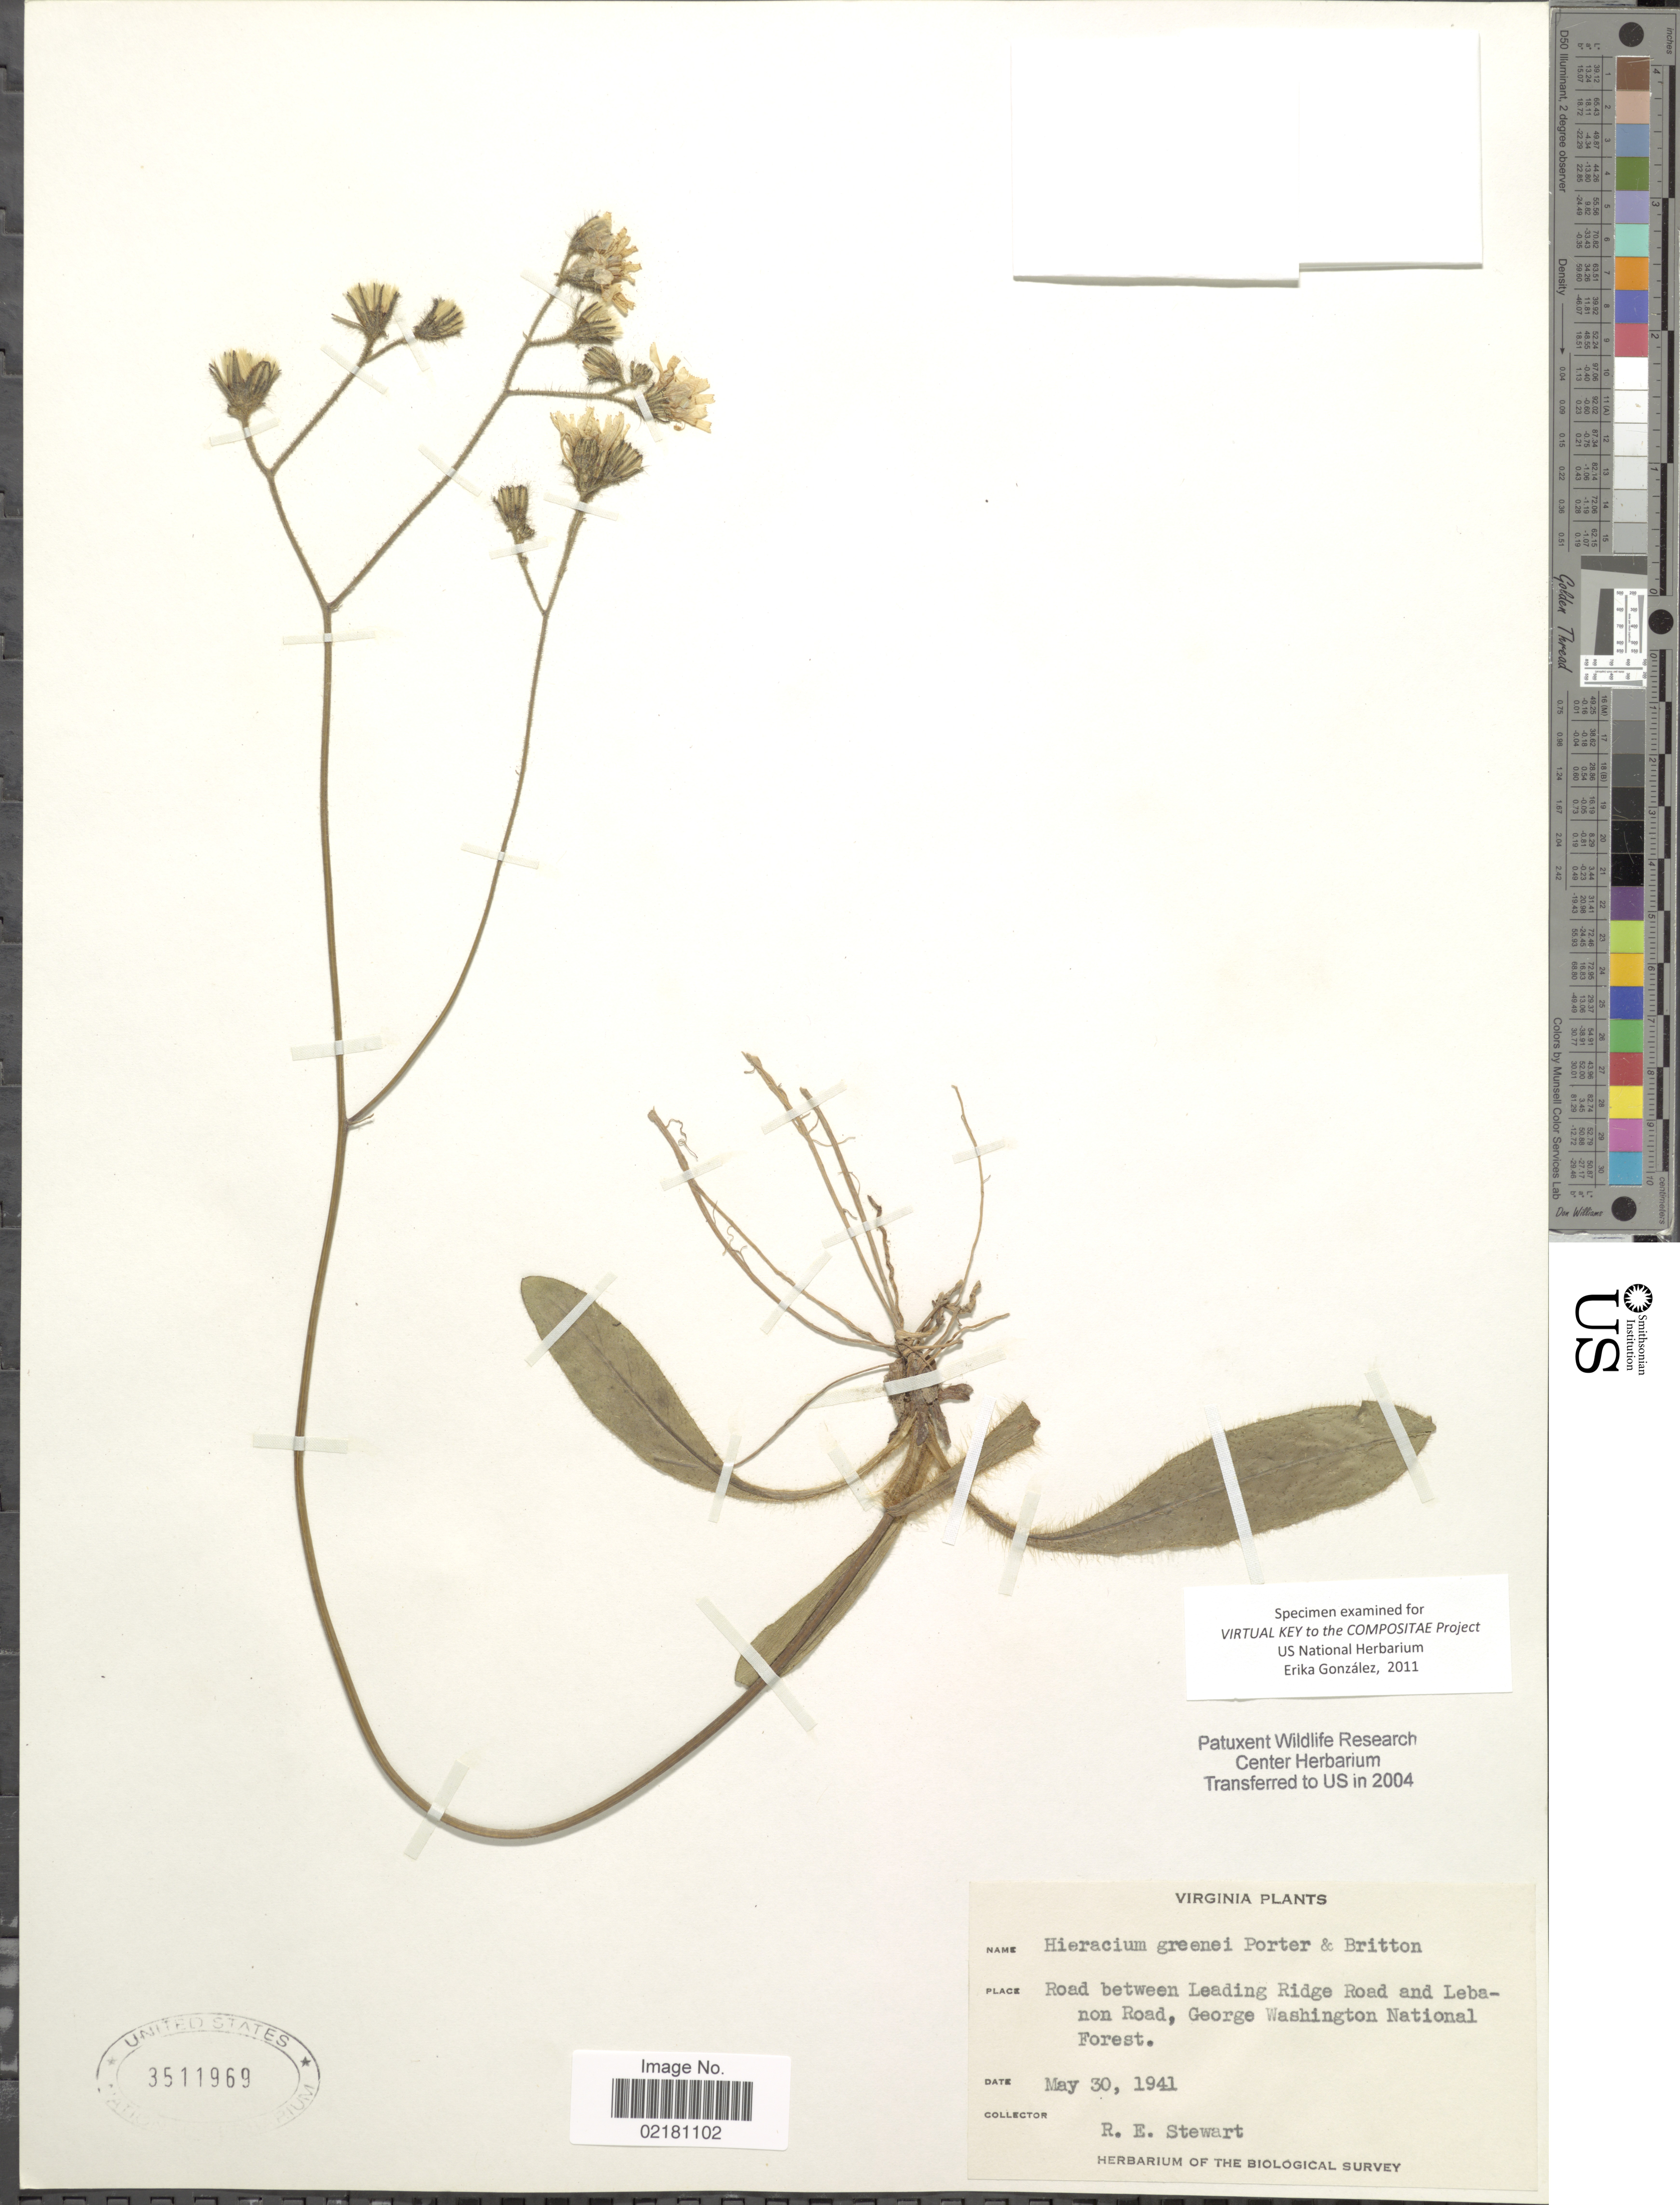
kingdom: Plantae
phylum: Tracheophyta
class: Magnoliopsida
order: Asterales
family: Asteraceae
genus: Hieracium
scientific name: Hieracium traillii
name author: Greene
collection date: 1941-05-30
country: United States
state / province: Virginia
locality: Road between Leading Ridge Road and Lebanon Road, George Washington National Forest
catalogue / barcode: US 3511969